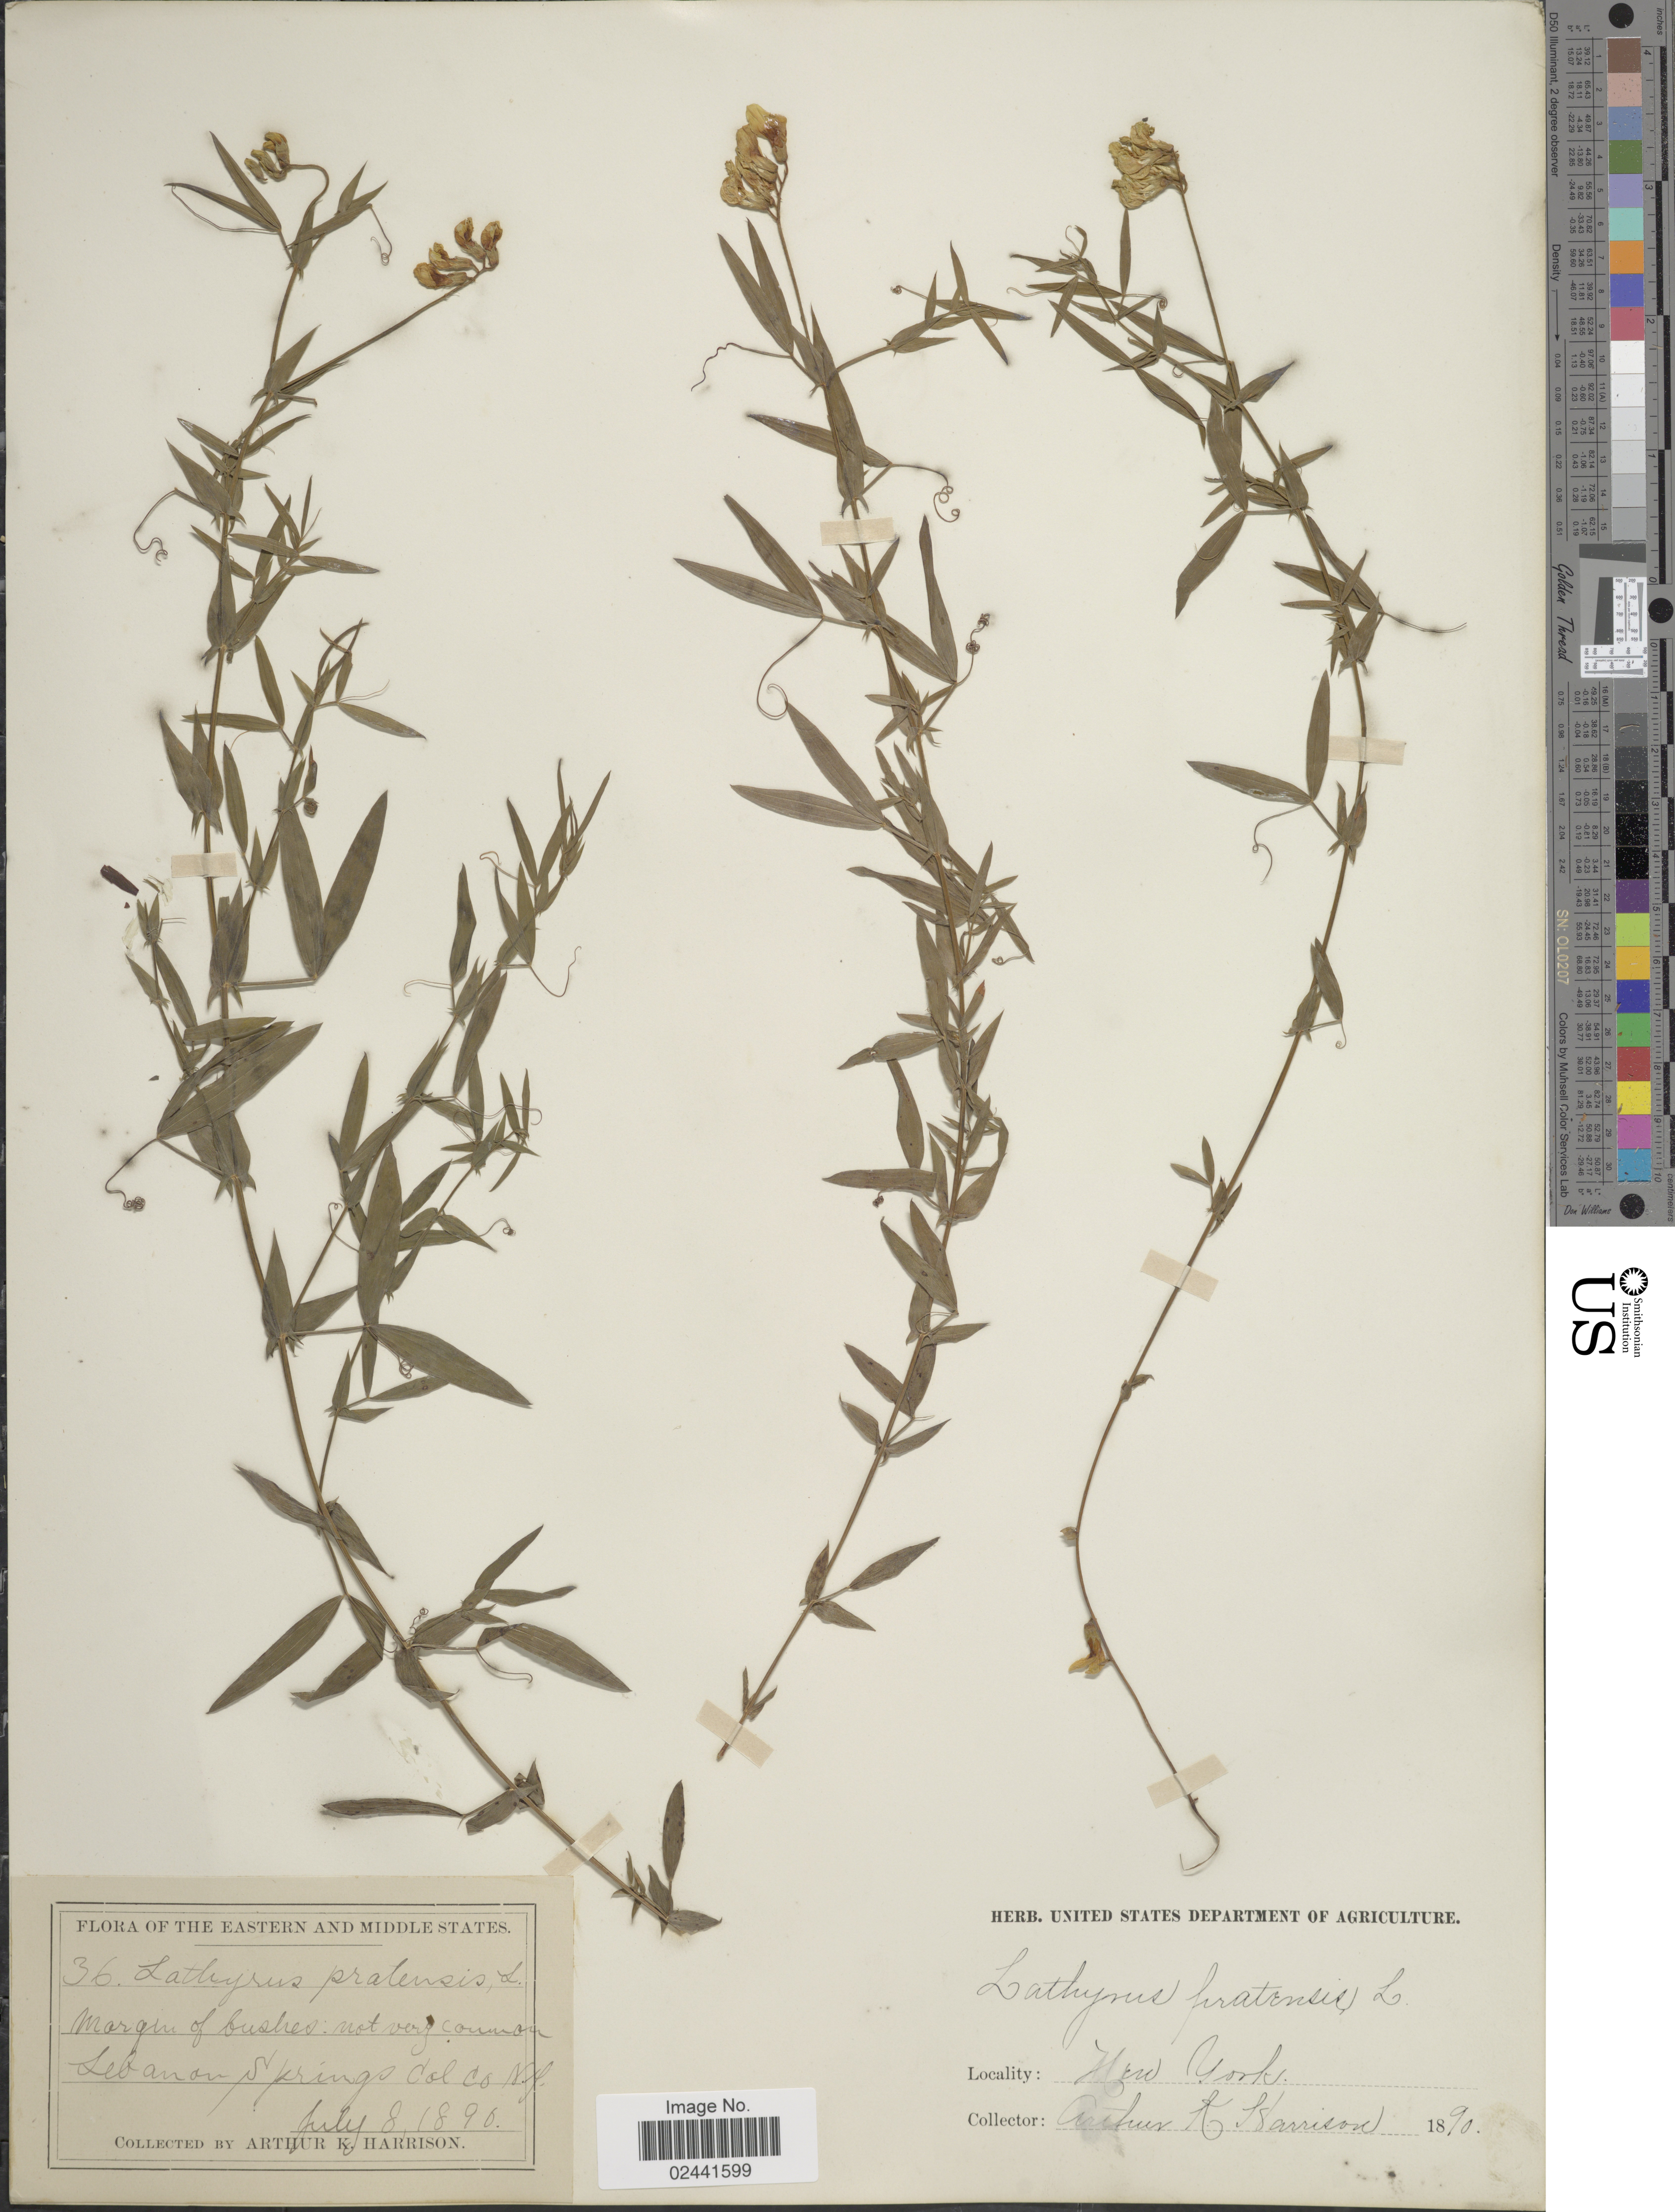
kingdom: Plantae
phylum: Tracheophyta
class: Magnoliopsida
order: Fabales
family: Fabaceae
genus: Lathyrus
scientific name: Lathyrus pratensis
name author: L.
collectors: A. K. Harrison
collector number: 36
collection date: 1890-07-08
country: United States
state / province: New York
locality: Margin of bushes: not very common Lebanon Springs Col Co